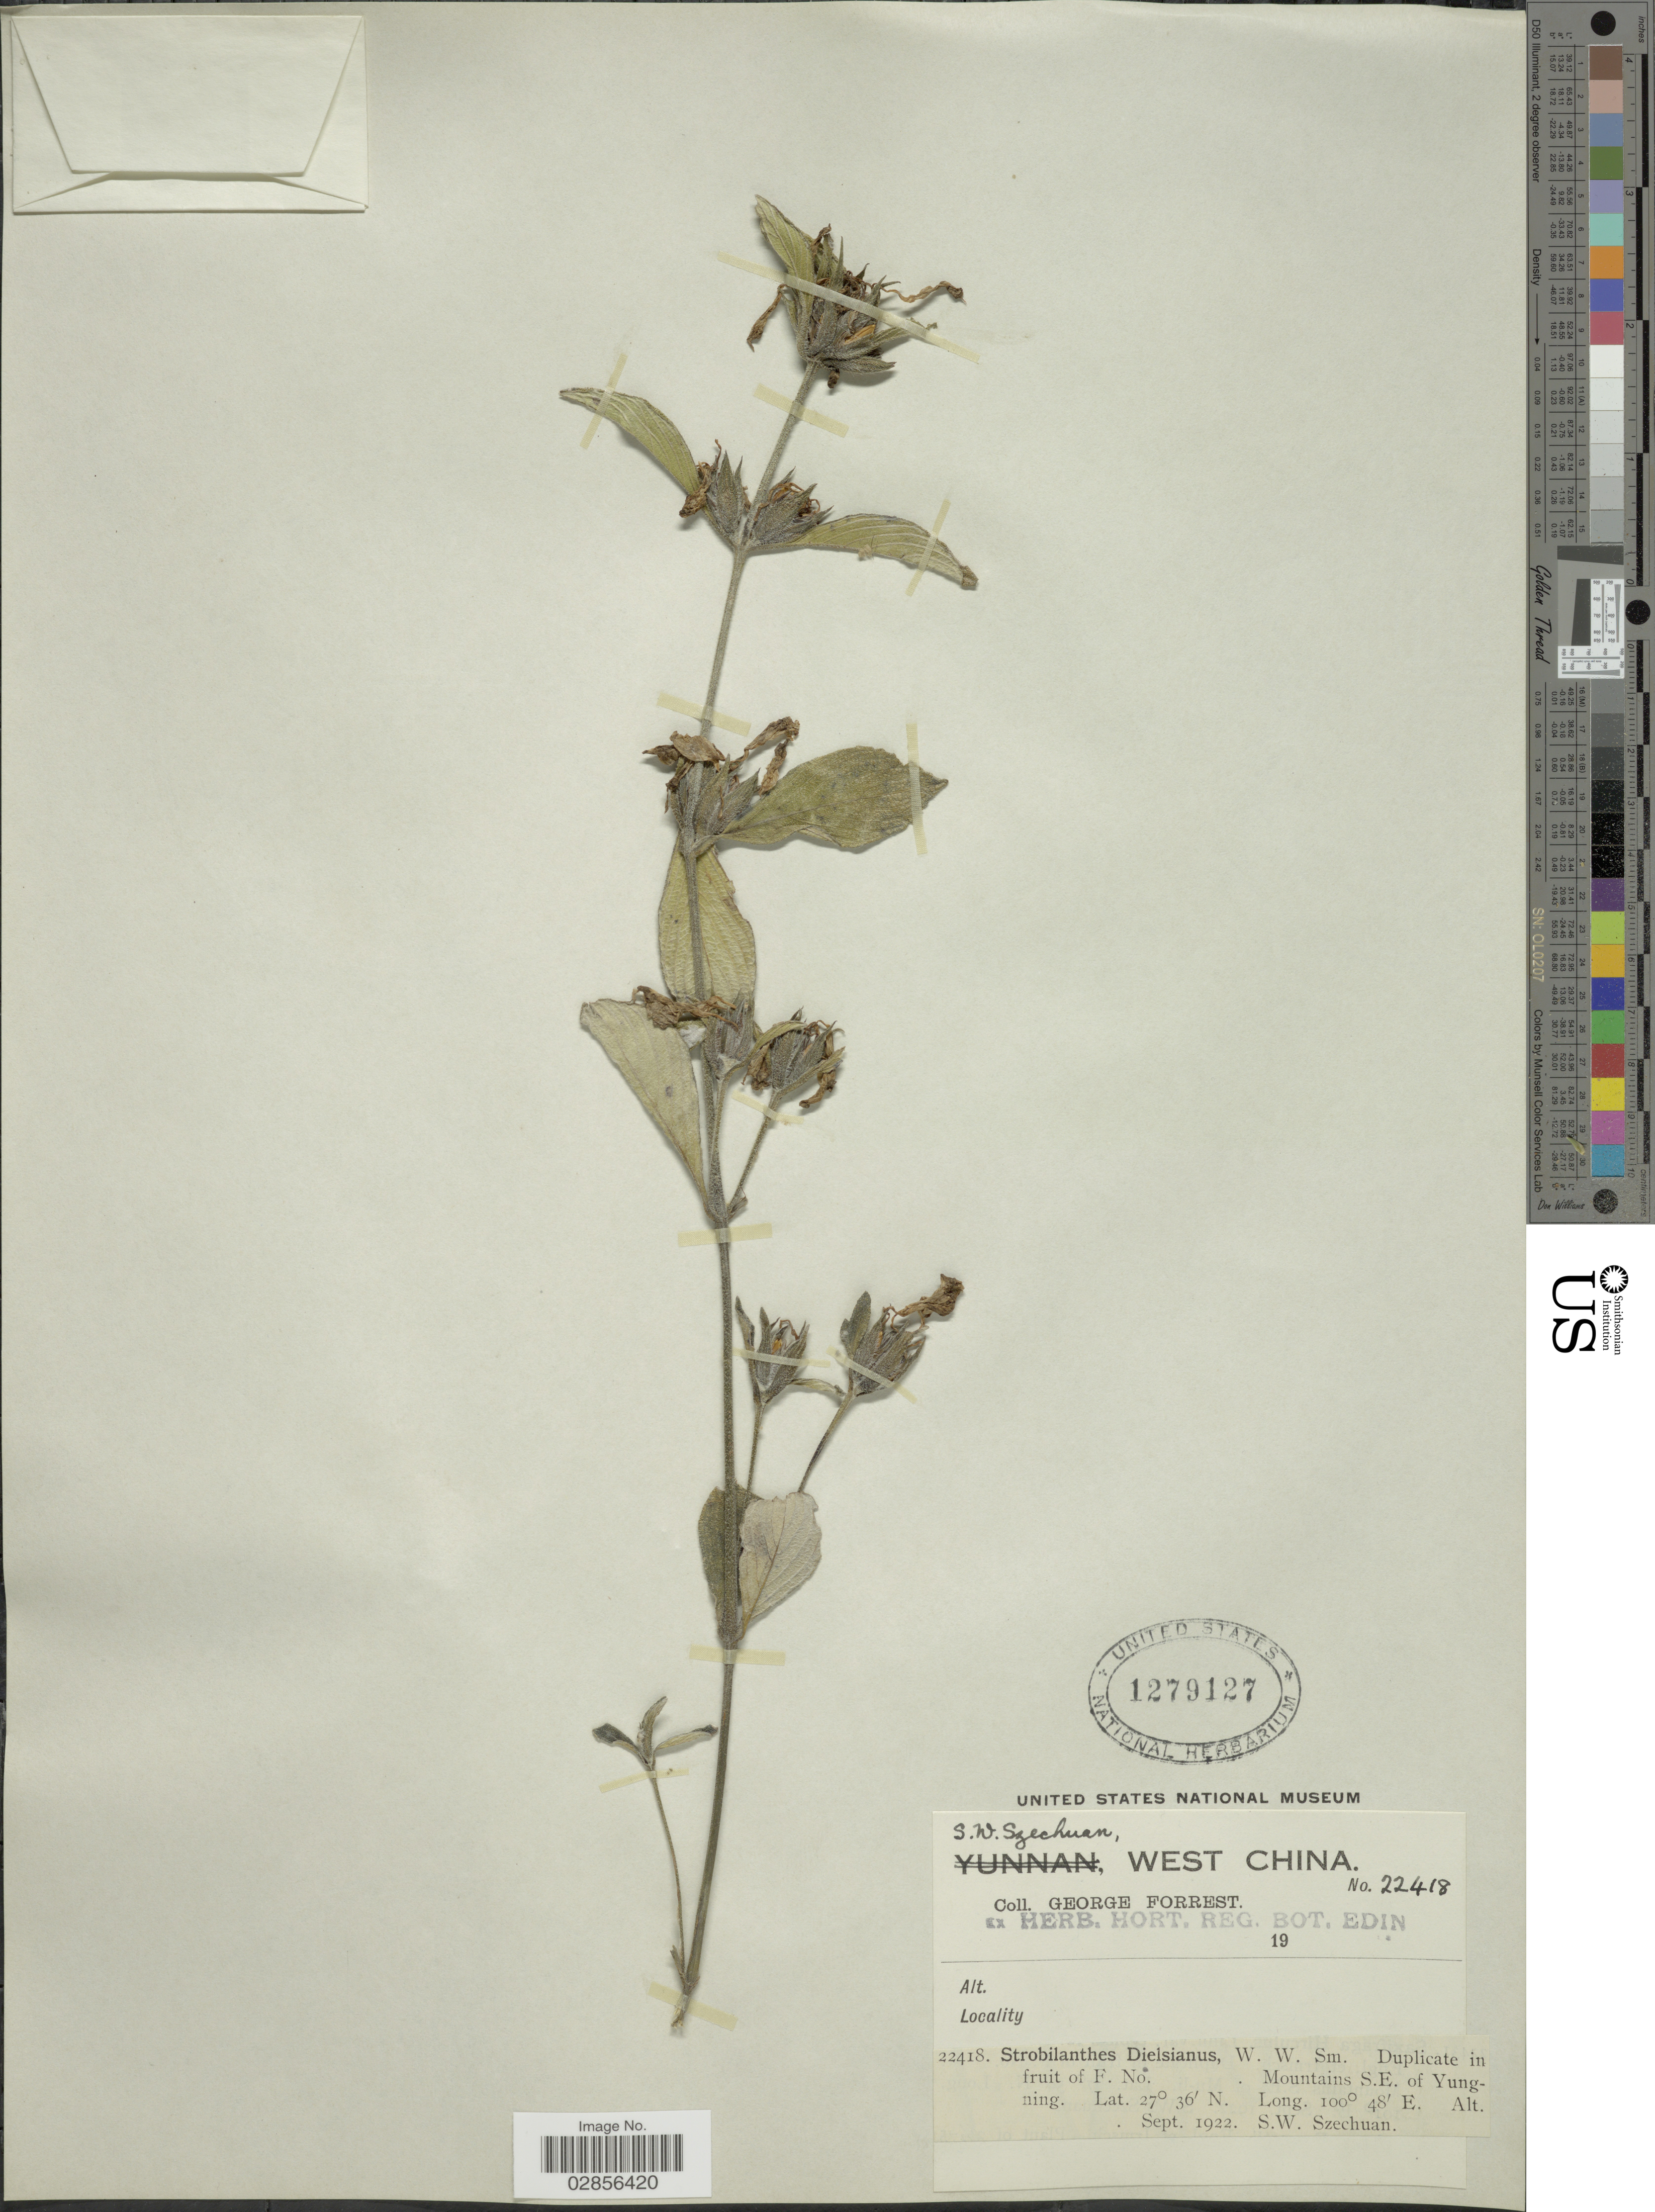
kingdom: Plantae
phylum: Tracheophyta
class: Magnoliopsida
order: Lamiales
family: Acanthaceae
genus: Strobilanthes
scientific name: Strobilanthes dielsiana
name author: W.W. Sm.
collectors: G. Forrest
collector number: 22418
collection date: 1922-09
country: China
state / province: Sichuan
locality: Szechuan. West China. Mountains S. E. of Yungning. S. W. Szechuan.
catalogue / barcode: US 1279127